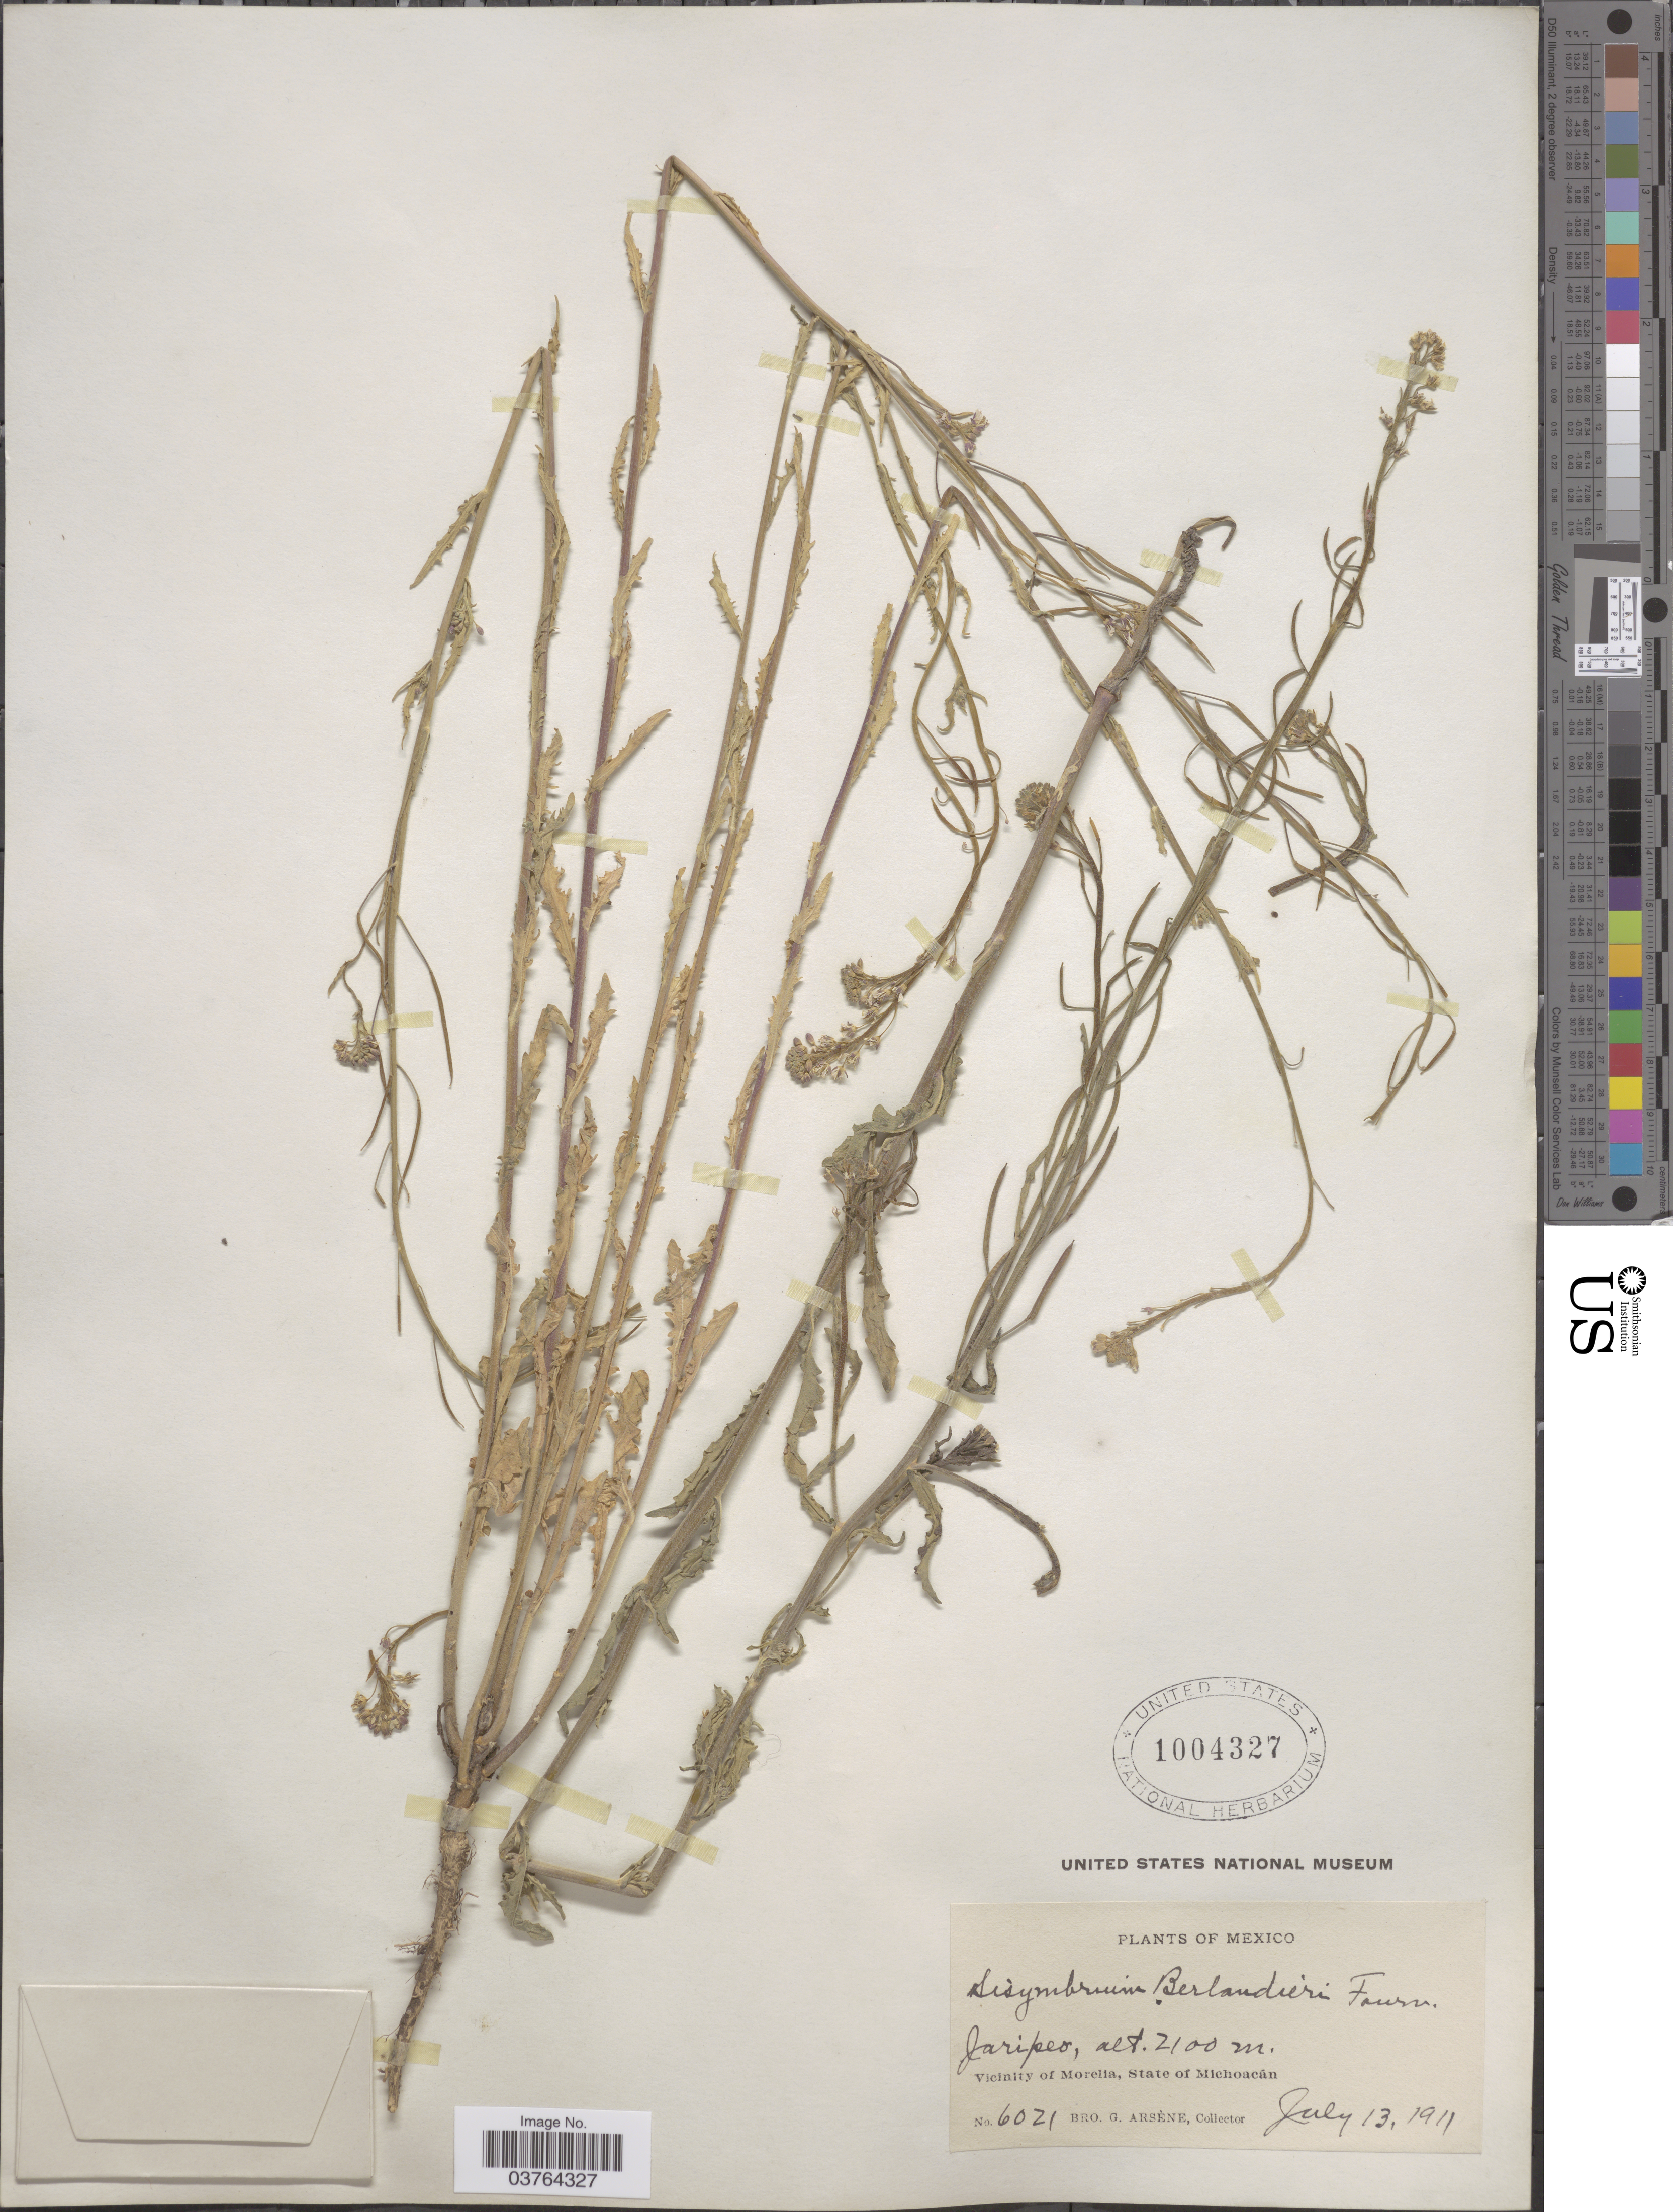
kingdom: Plantae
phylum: Tracheophyta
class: Magnoliopsida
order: Brassicales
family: Brassicaceae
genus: Halimolobos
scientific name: Halimolobos berlandieri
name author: O.E. Schulz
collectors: Bro. G. Arsène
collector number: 6021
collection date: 1911-07-13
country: Mexico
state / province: Michoacán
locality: Jaripeo. Vicinity of Morelia.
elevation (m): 2100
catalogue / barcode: US 1004327